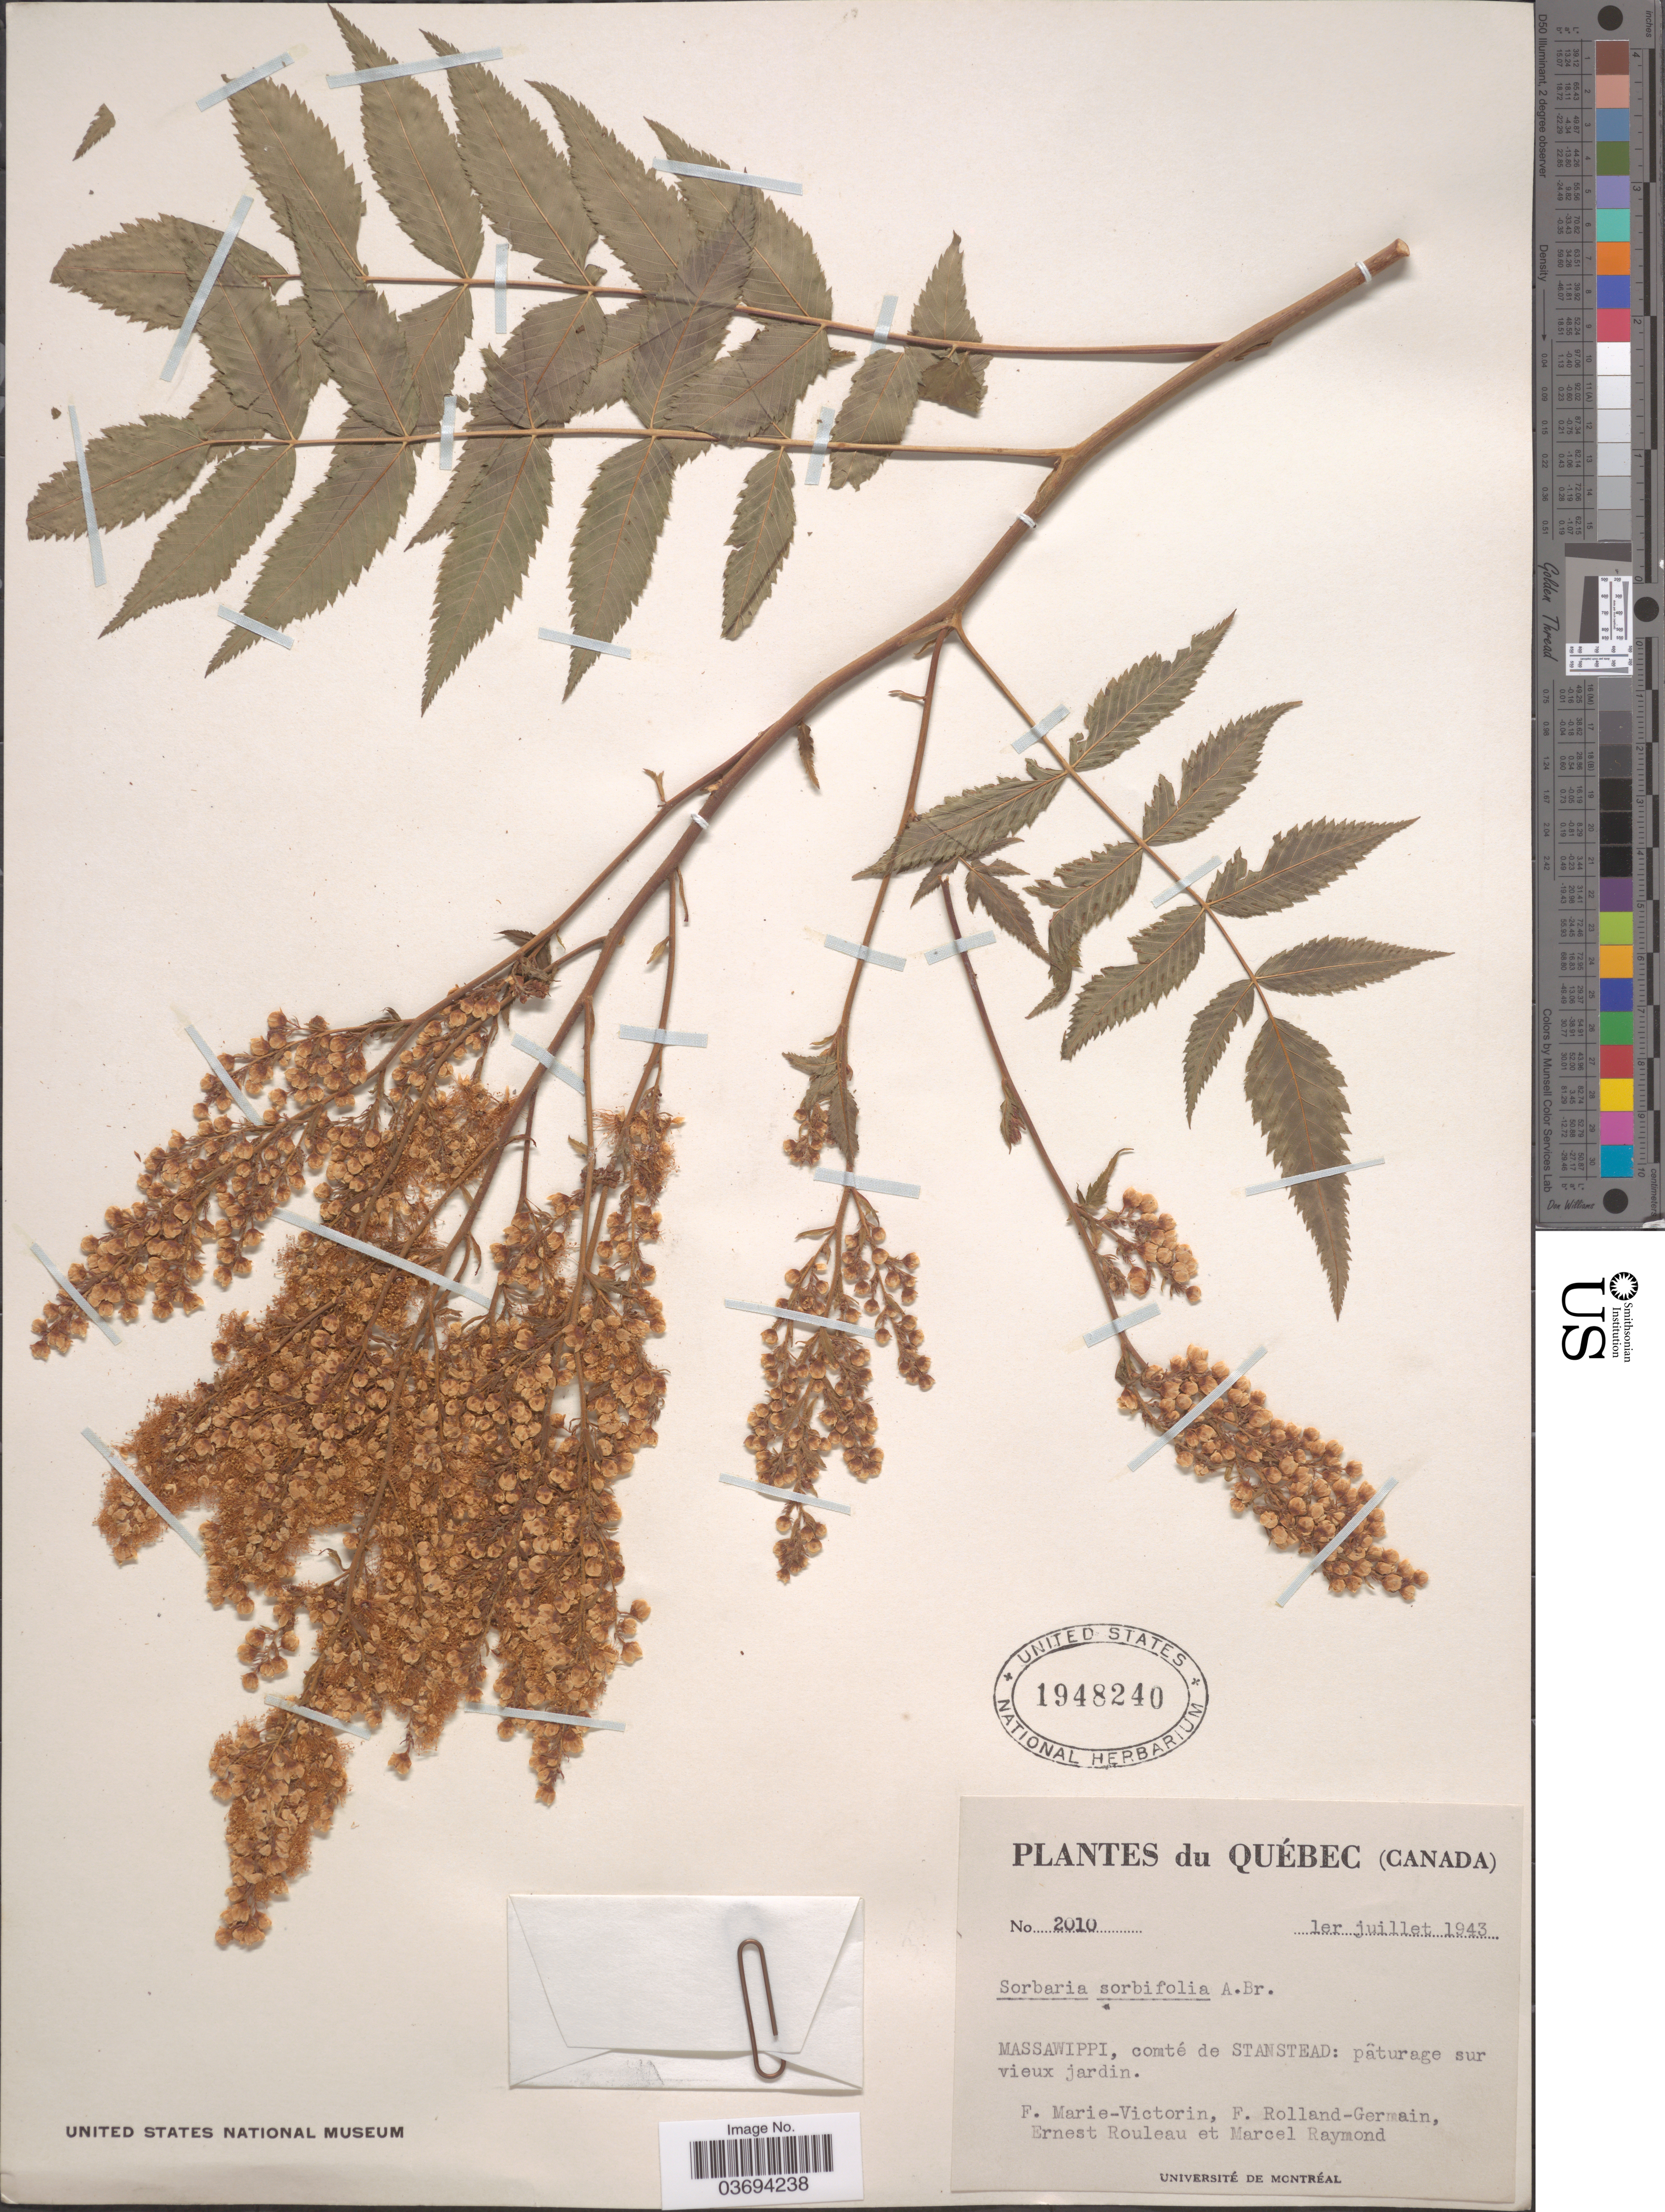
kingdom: Plantae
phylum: Tracheophyta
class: Magnoliopsida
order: Rosales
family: Rosaceae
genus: Sorbaria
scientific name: Sorbaria sorbifolia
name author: (L.) A. Braun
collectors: F. Marie-Victorin, Rolland-Germain, J. Rouleau & M. Raymond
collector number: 2010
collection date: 1943-07-01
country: Canada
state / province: Quebec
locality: Massawippi, comté de Stanstead: pâturage sur vieux jardin.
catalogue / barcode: US 1948240